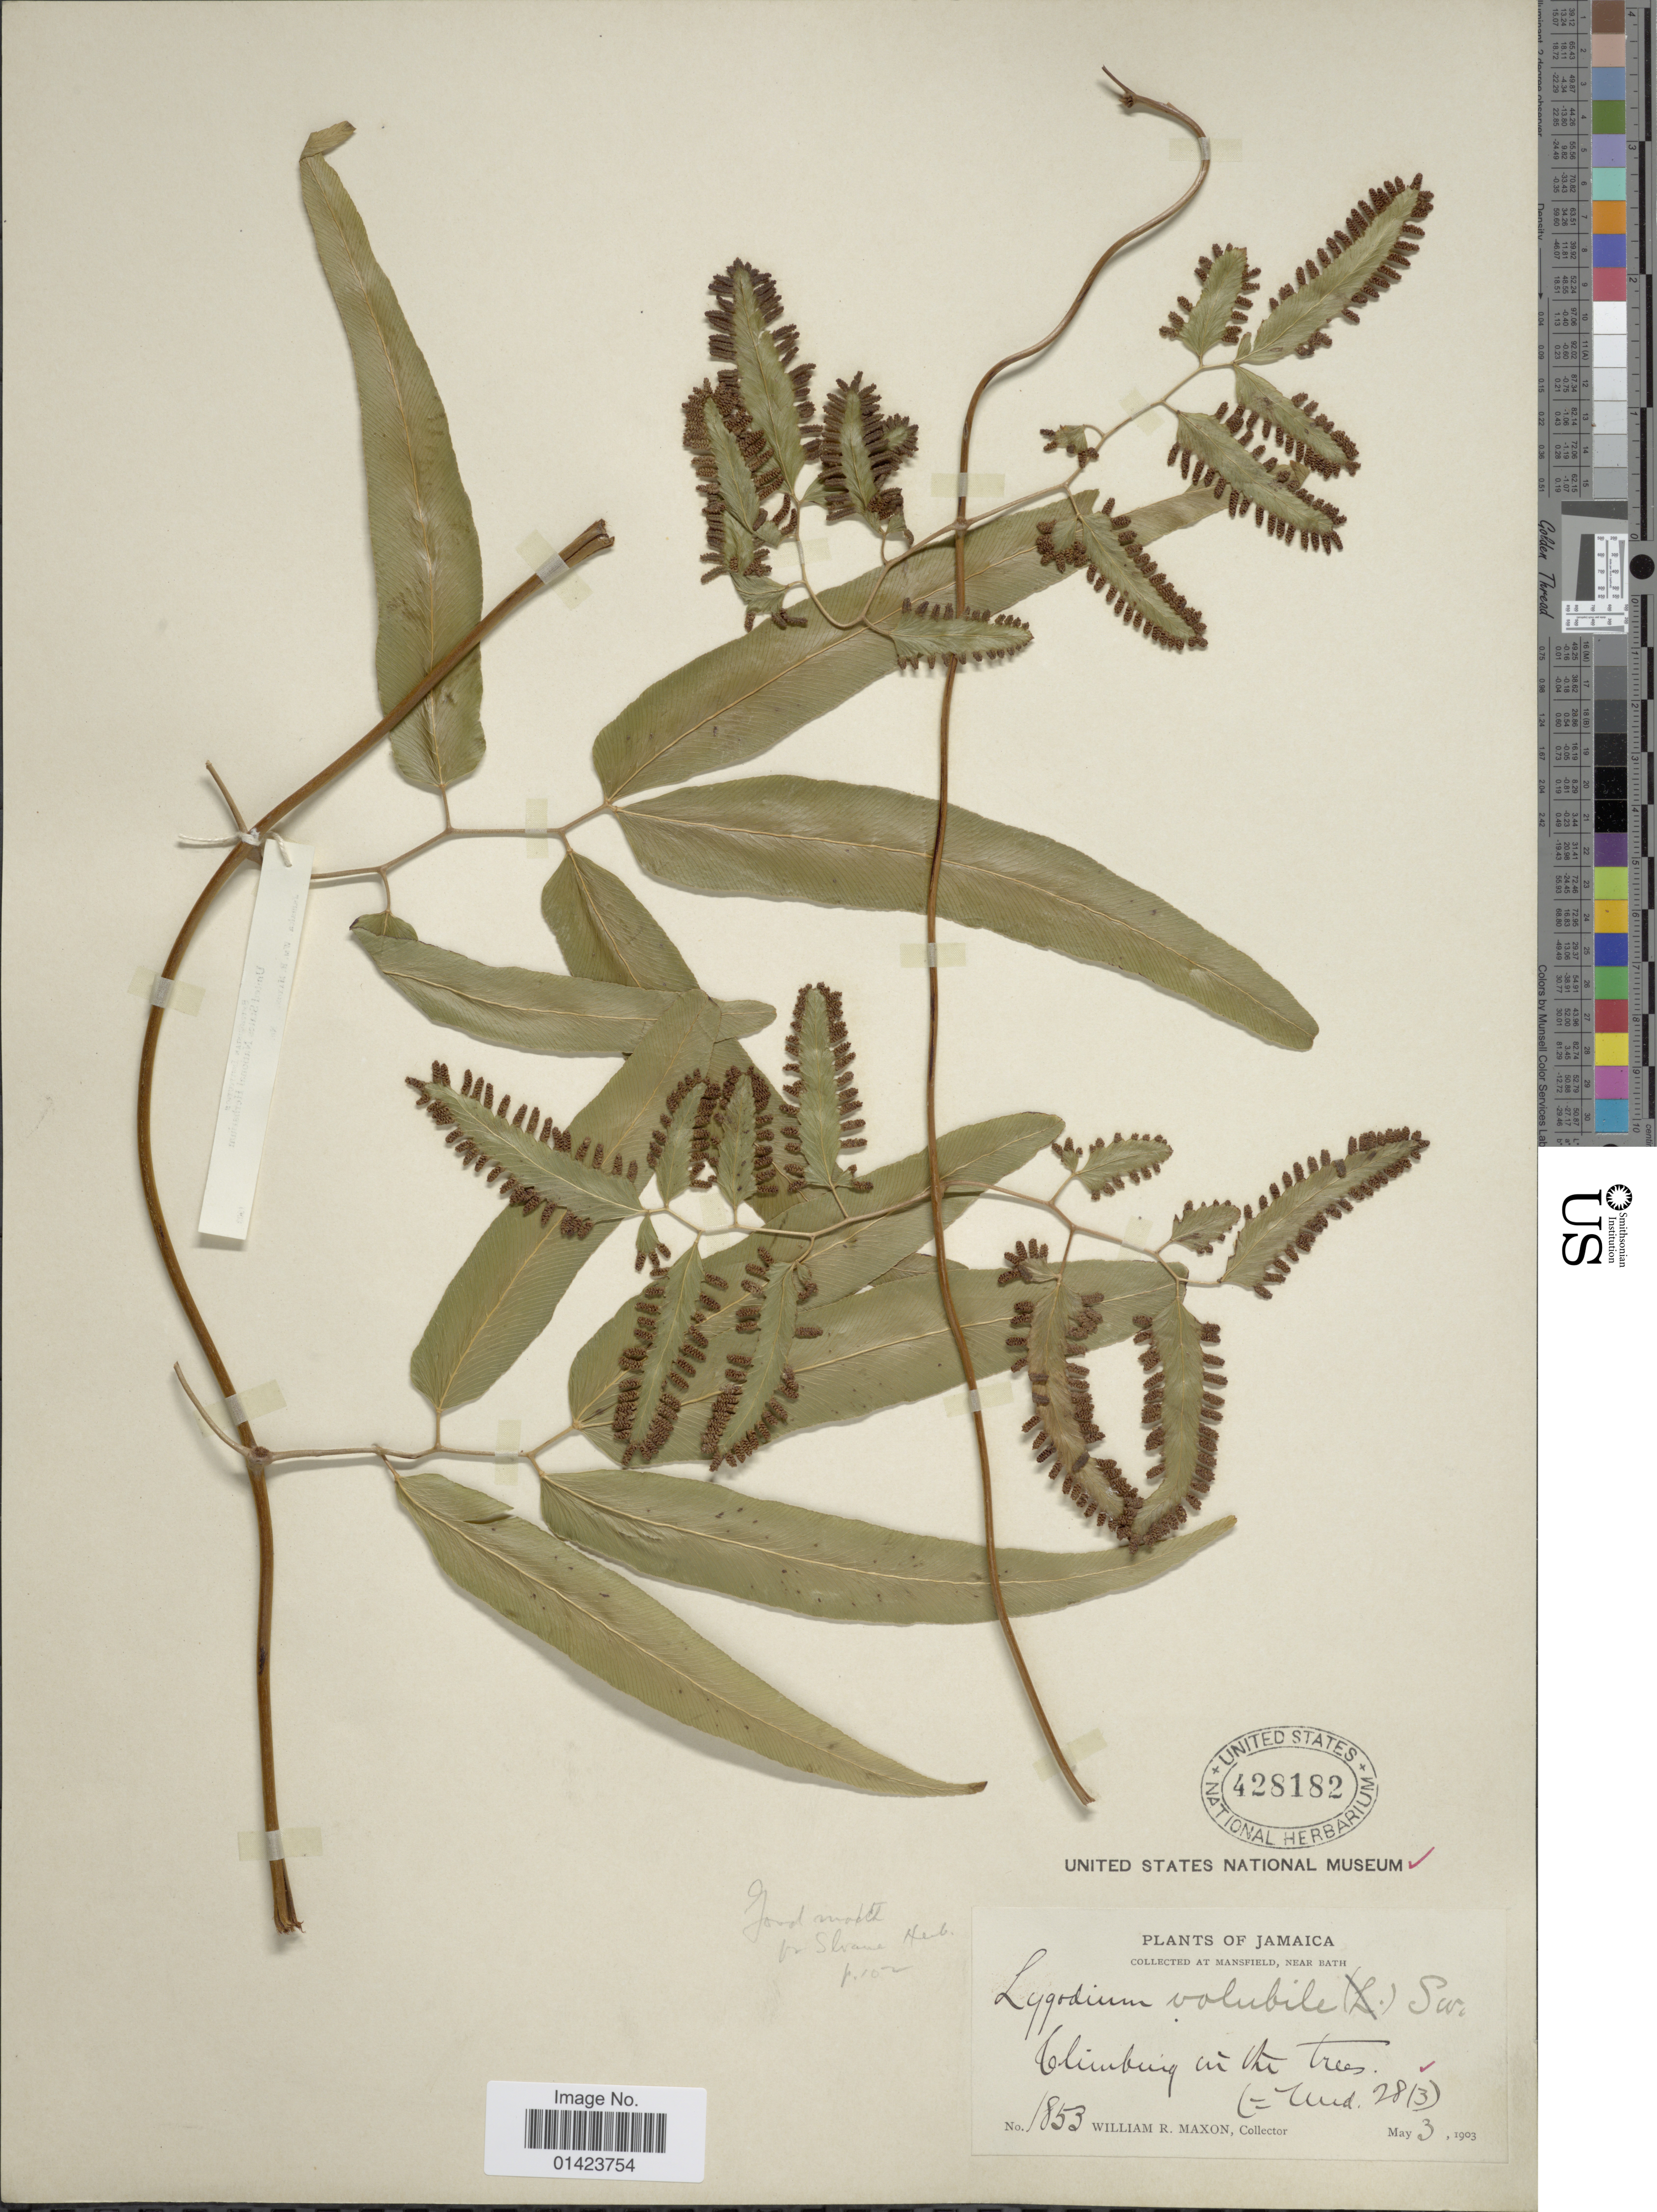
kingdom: Plantae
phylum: Tracheophyta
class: Polypodiopsida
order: Schizaeales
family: Lygodiaceae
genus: Lygodium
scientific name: Lygodium volubile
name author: Sw.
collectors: W. R. Maxon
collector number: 1853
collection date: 1903-05-03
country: Jamaica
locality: Mansfield, near Bath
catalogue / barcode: US 428182